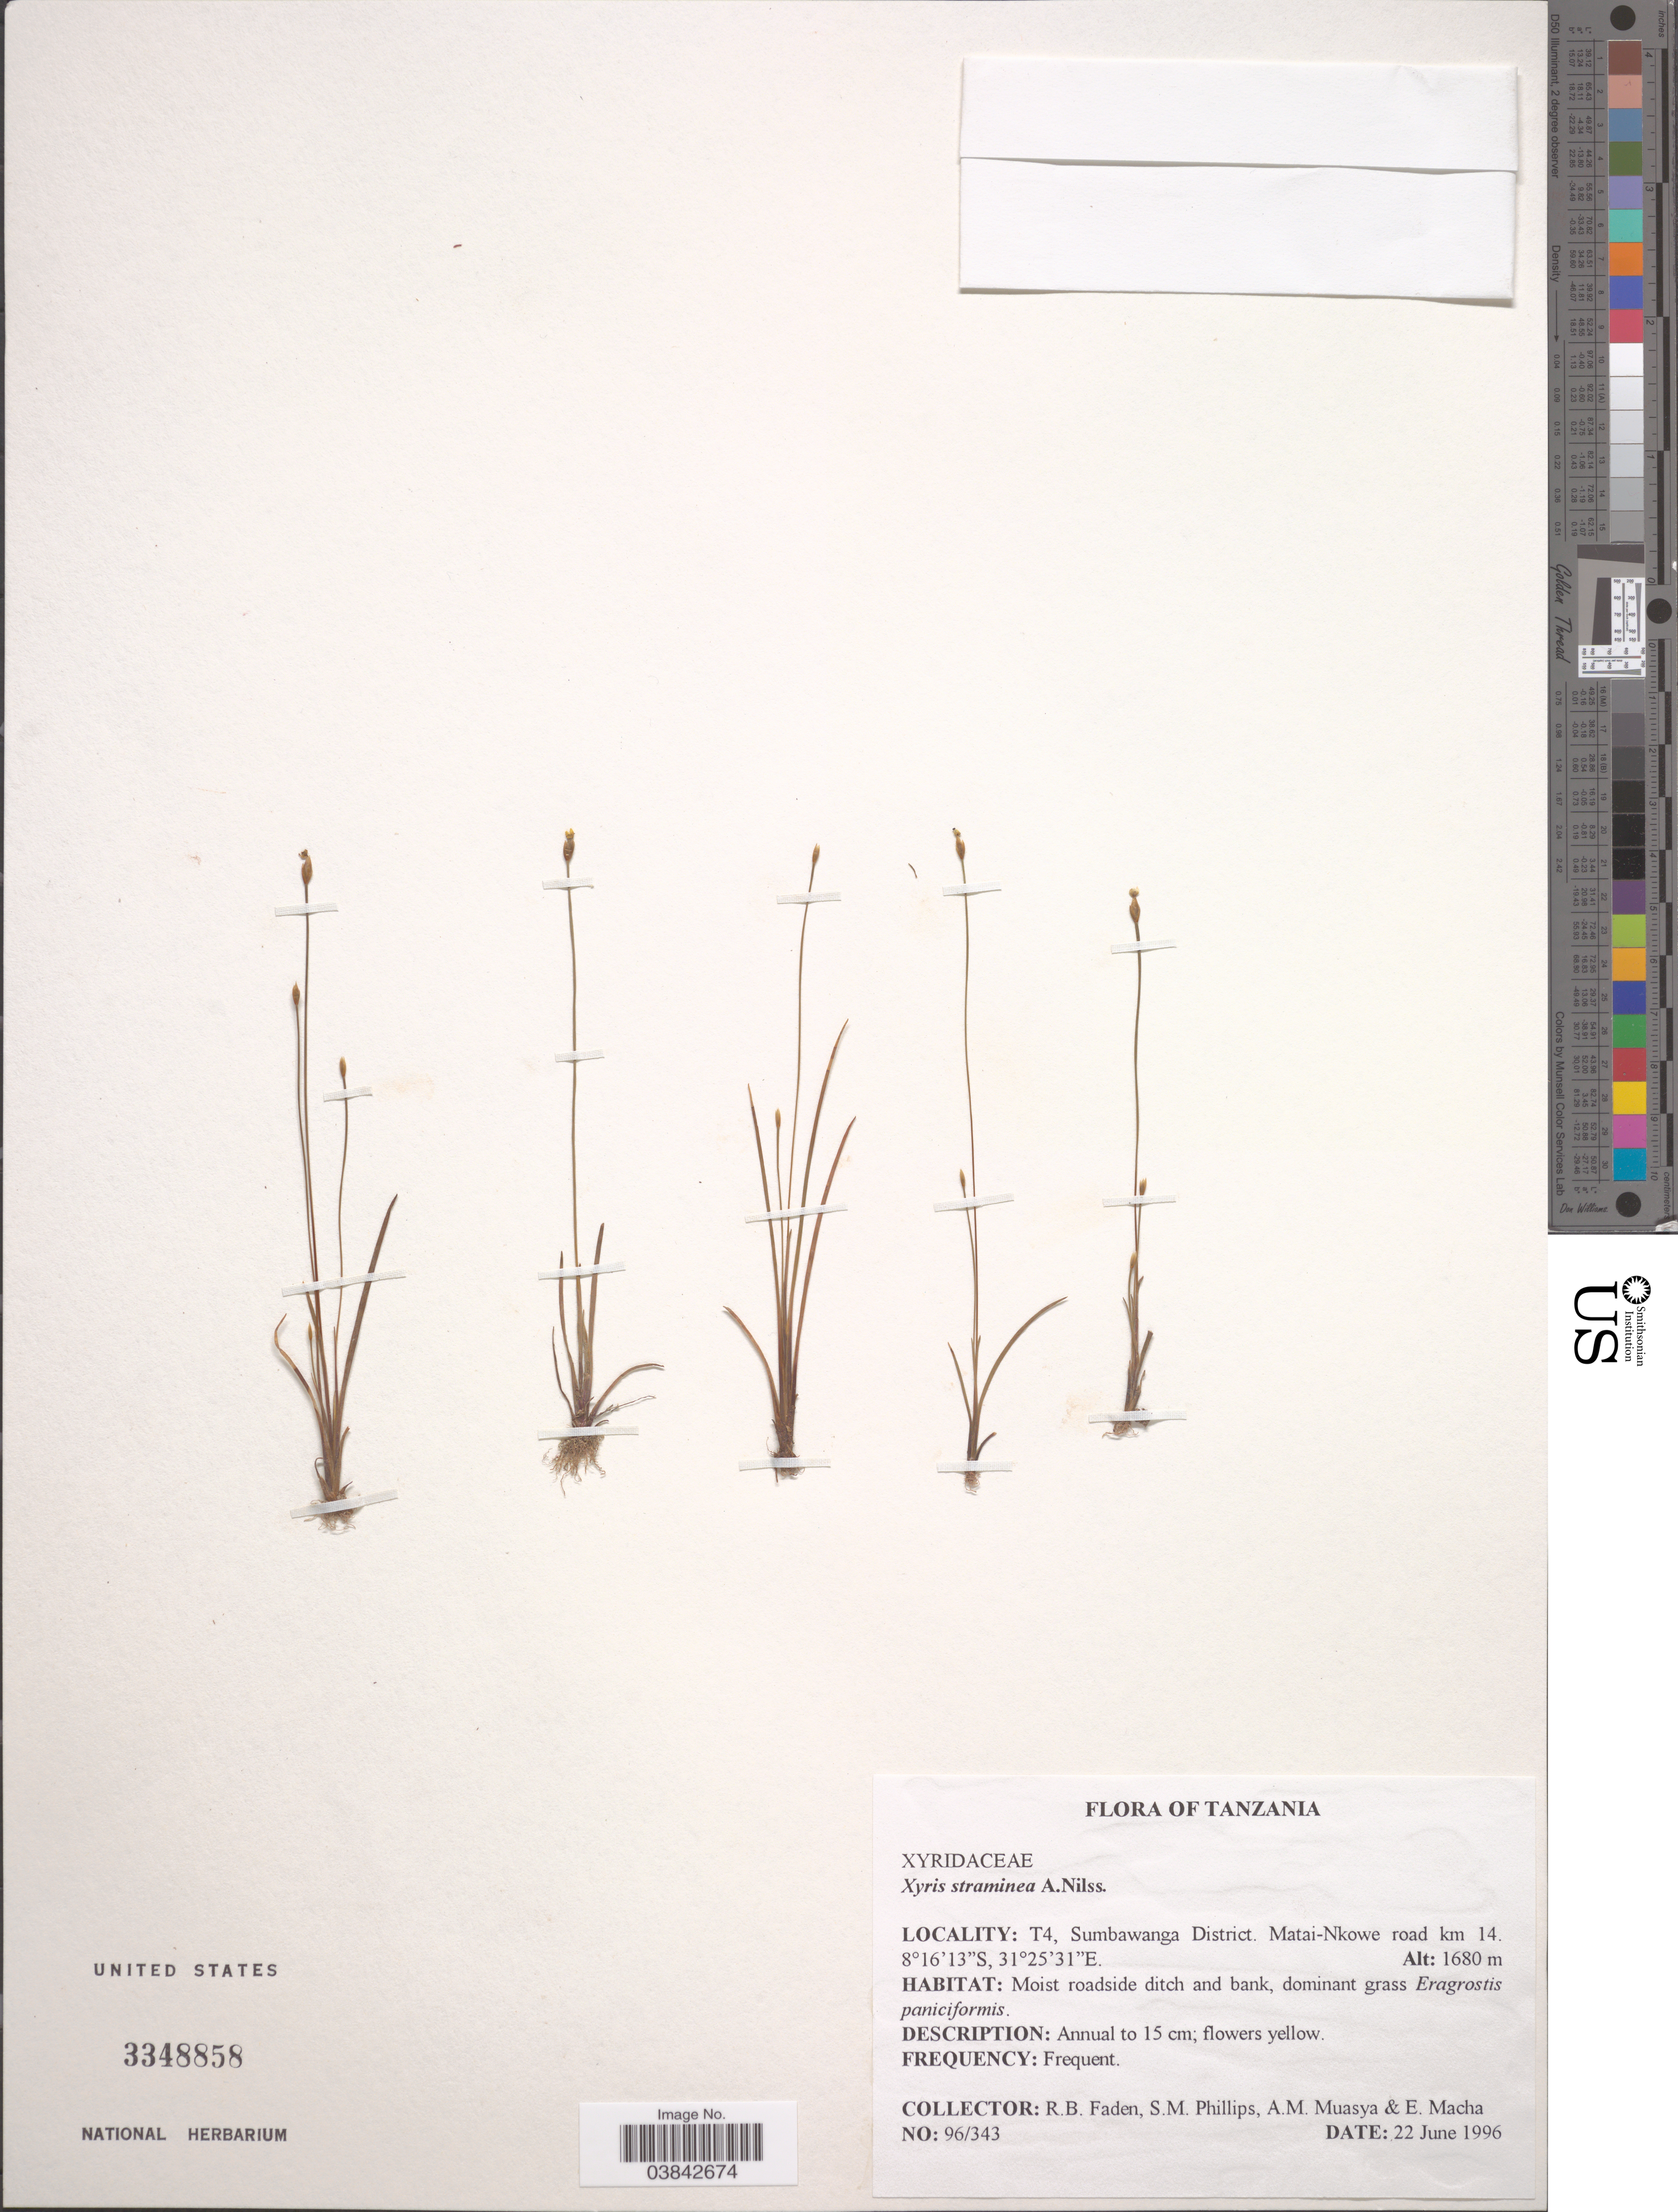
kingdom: Plantae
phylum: Tracheophyta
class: Liliopsida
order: Poales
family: Xyridaceae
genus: Xyris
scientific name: Xyris straminea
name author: Nilsson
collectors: R. B. Faden, S. M. Phillips, A. Muasya & E. Macha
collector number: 96/343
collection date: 1996-06-22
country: Tanzania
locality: T4, Sumbawanga District. Matai-Nkowe road km 14.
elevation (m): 1680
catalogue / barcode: US 3348858